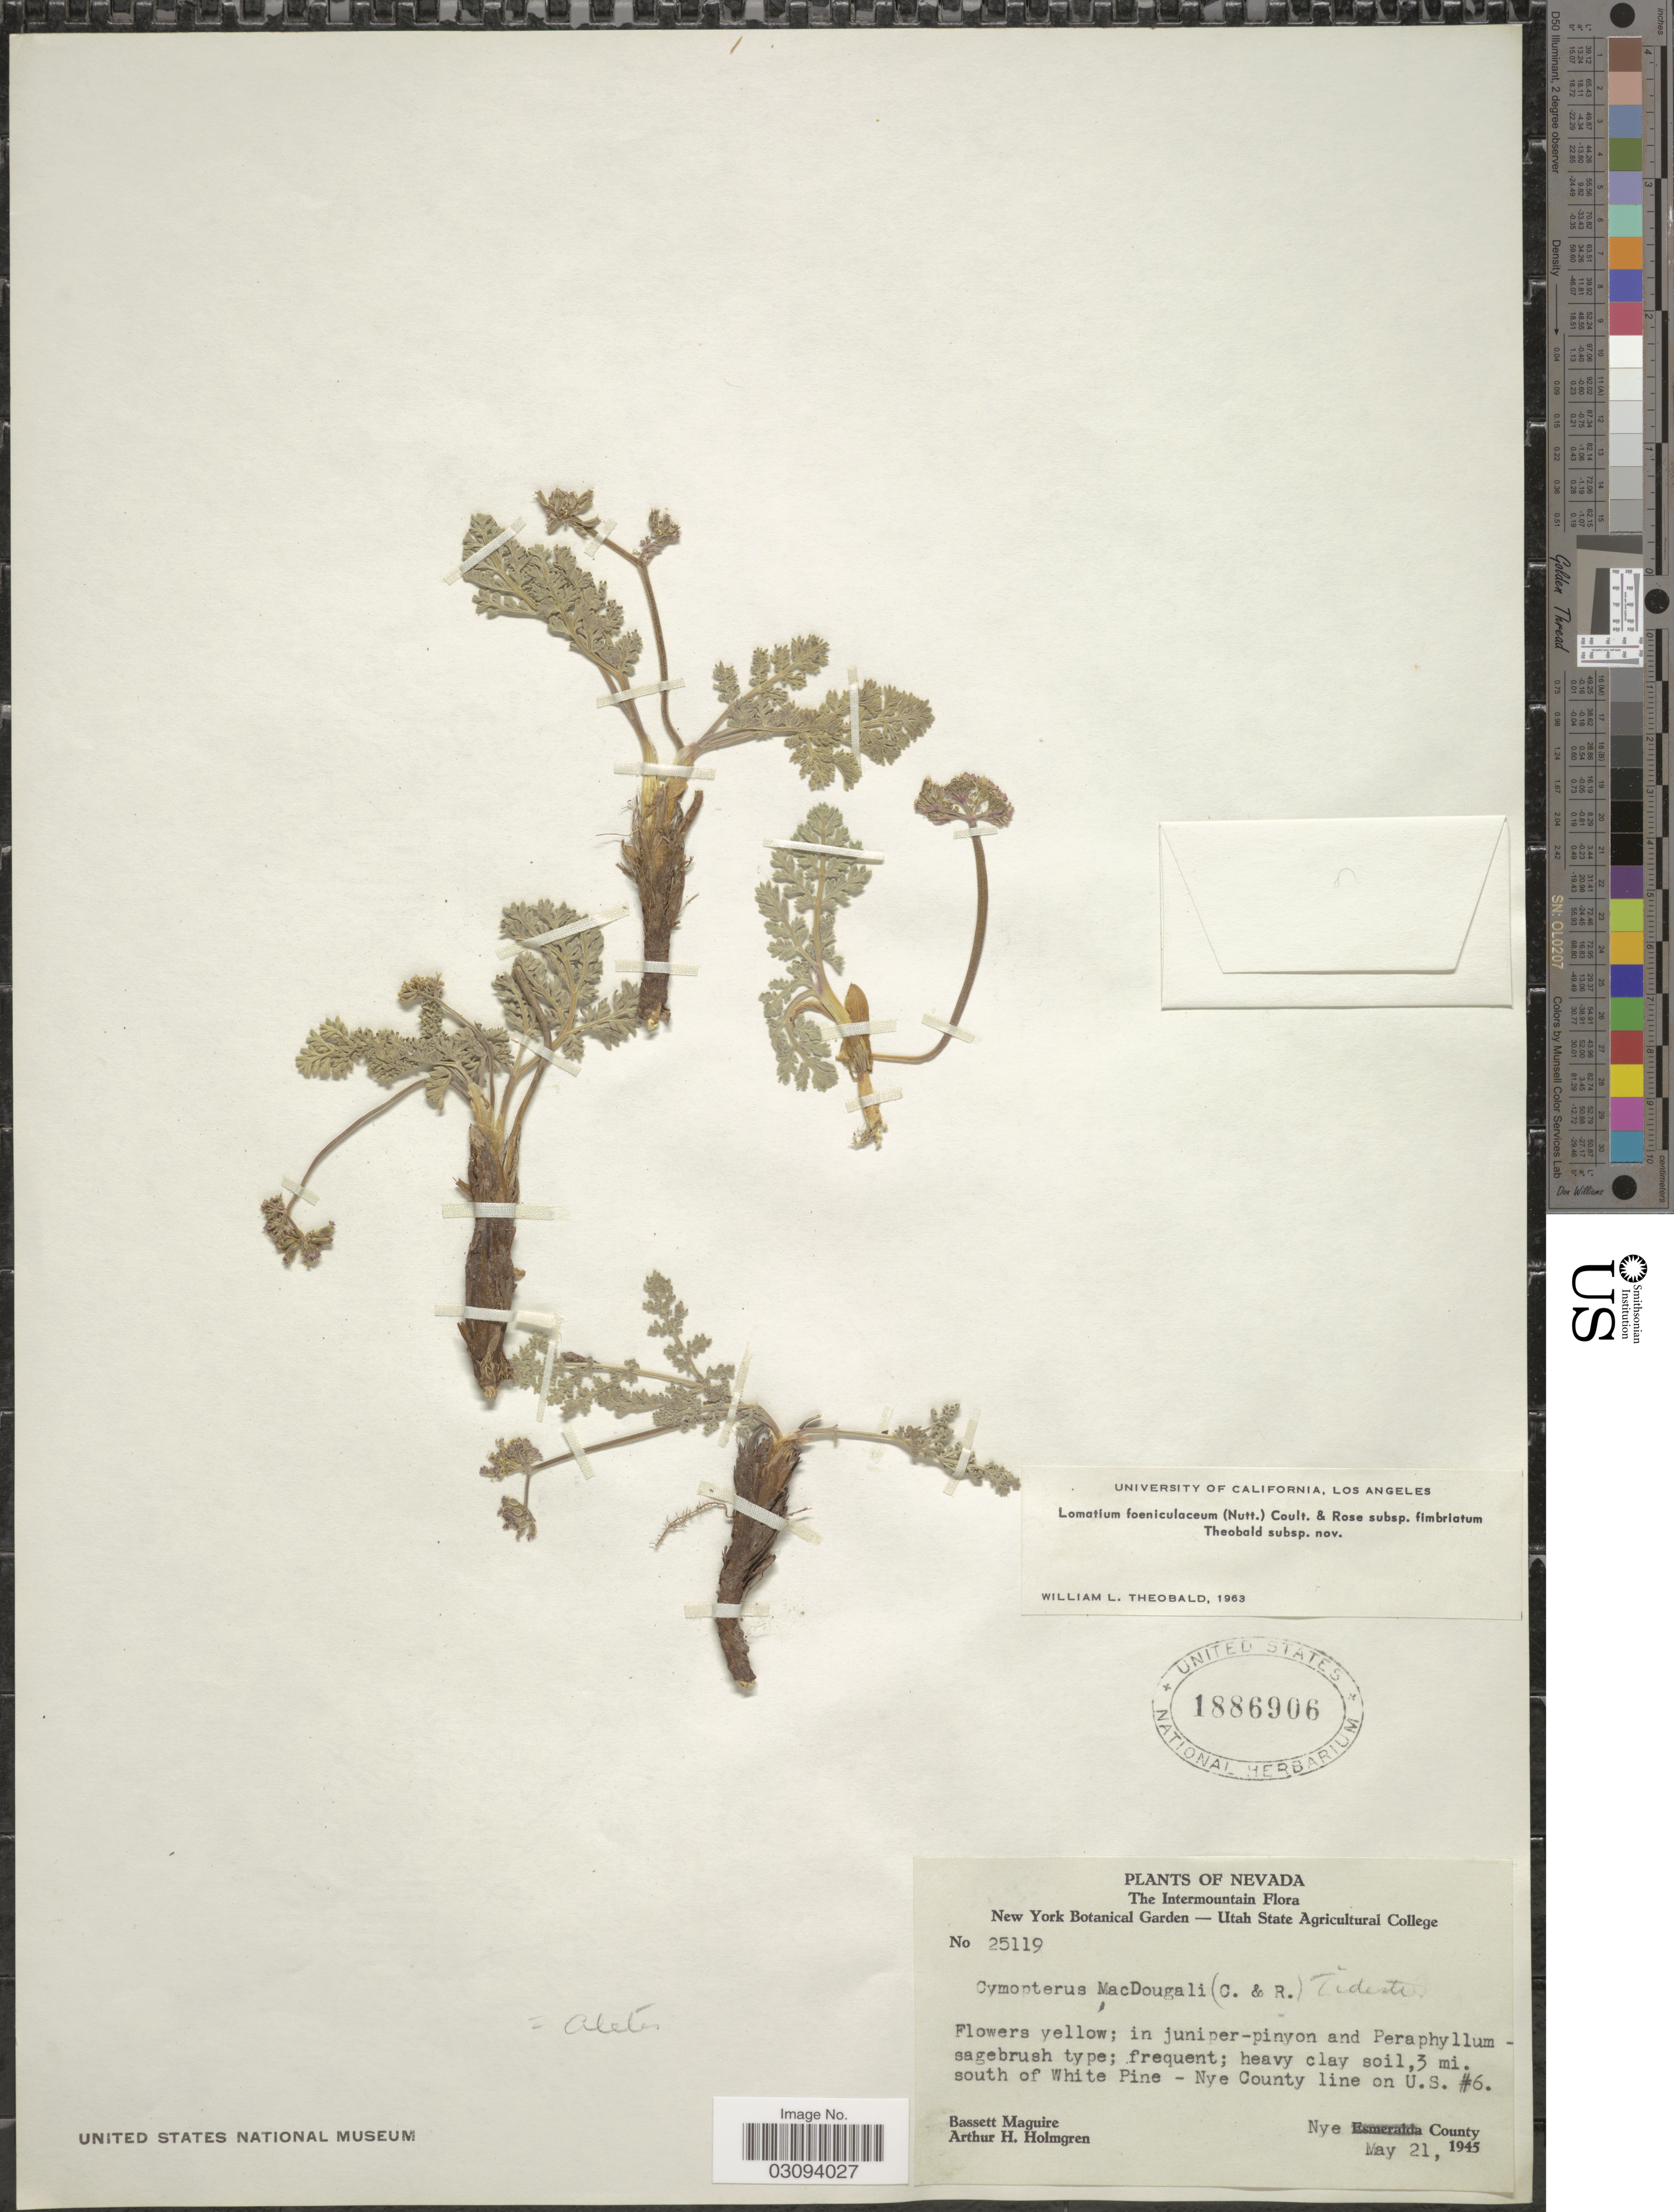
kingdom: Plantae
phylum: Tracheophyta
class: Magnoliopsida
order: Apiales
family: Apiaceae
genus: Lomatium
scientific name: Lomatium foeniculaceum subsp. fimbriatum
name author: W.L. Theob.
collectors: B. Maguire & A. H. Holmgren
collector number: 25119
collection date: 1945-05-21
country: United States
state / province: Nevada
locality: The Intermountain. 3 mi. south of White Pine - Nye County Line on U.S. #6. Nye County.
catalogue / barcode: US 1886906